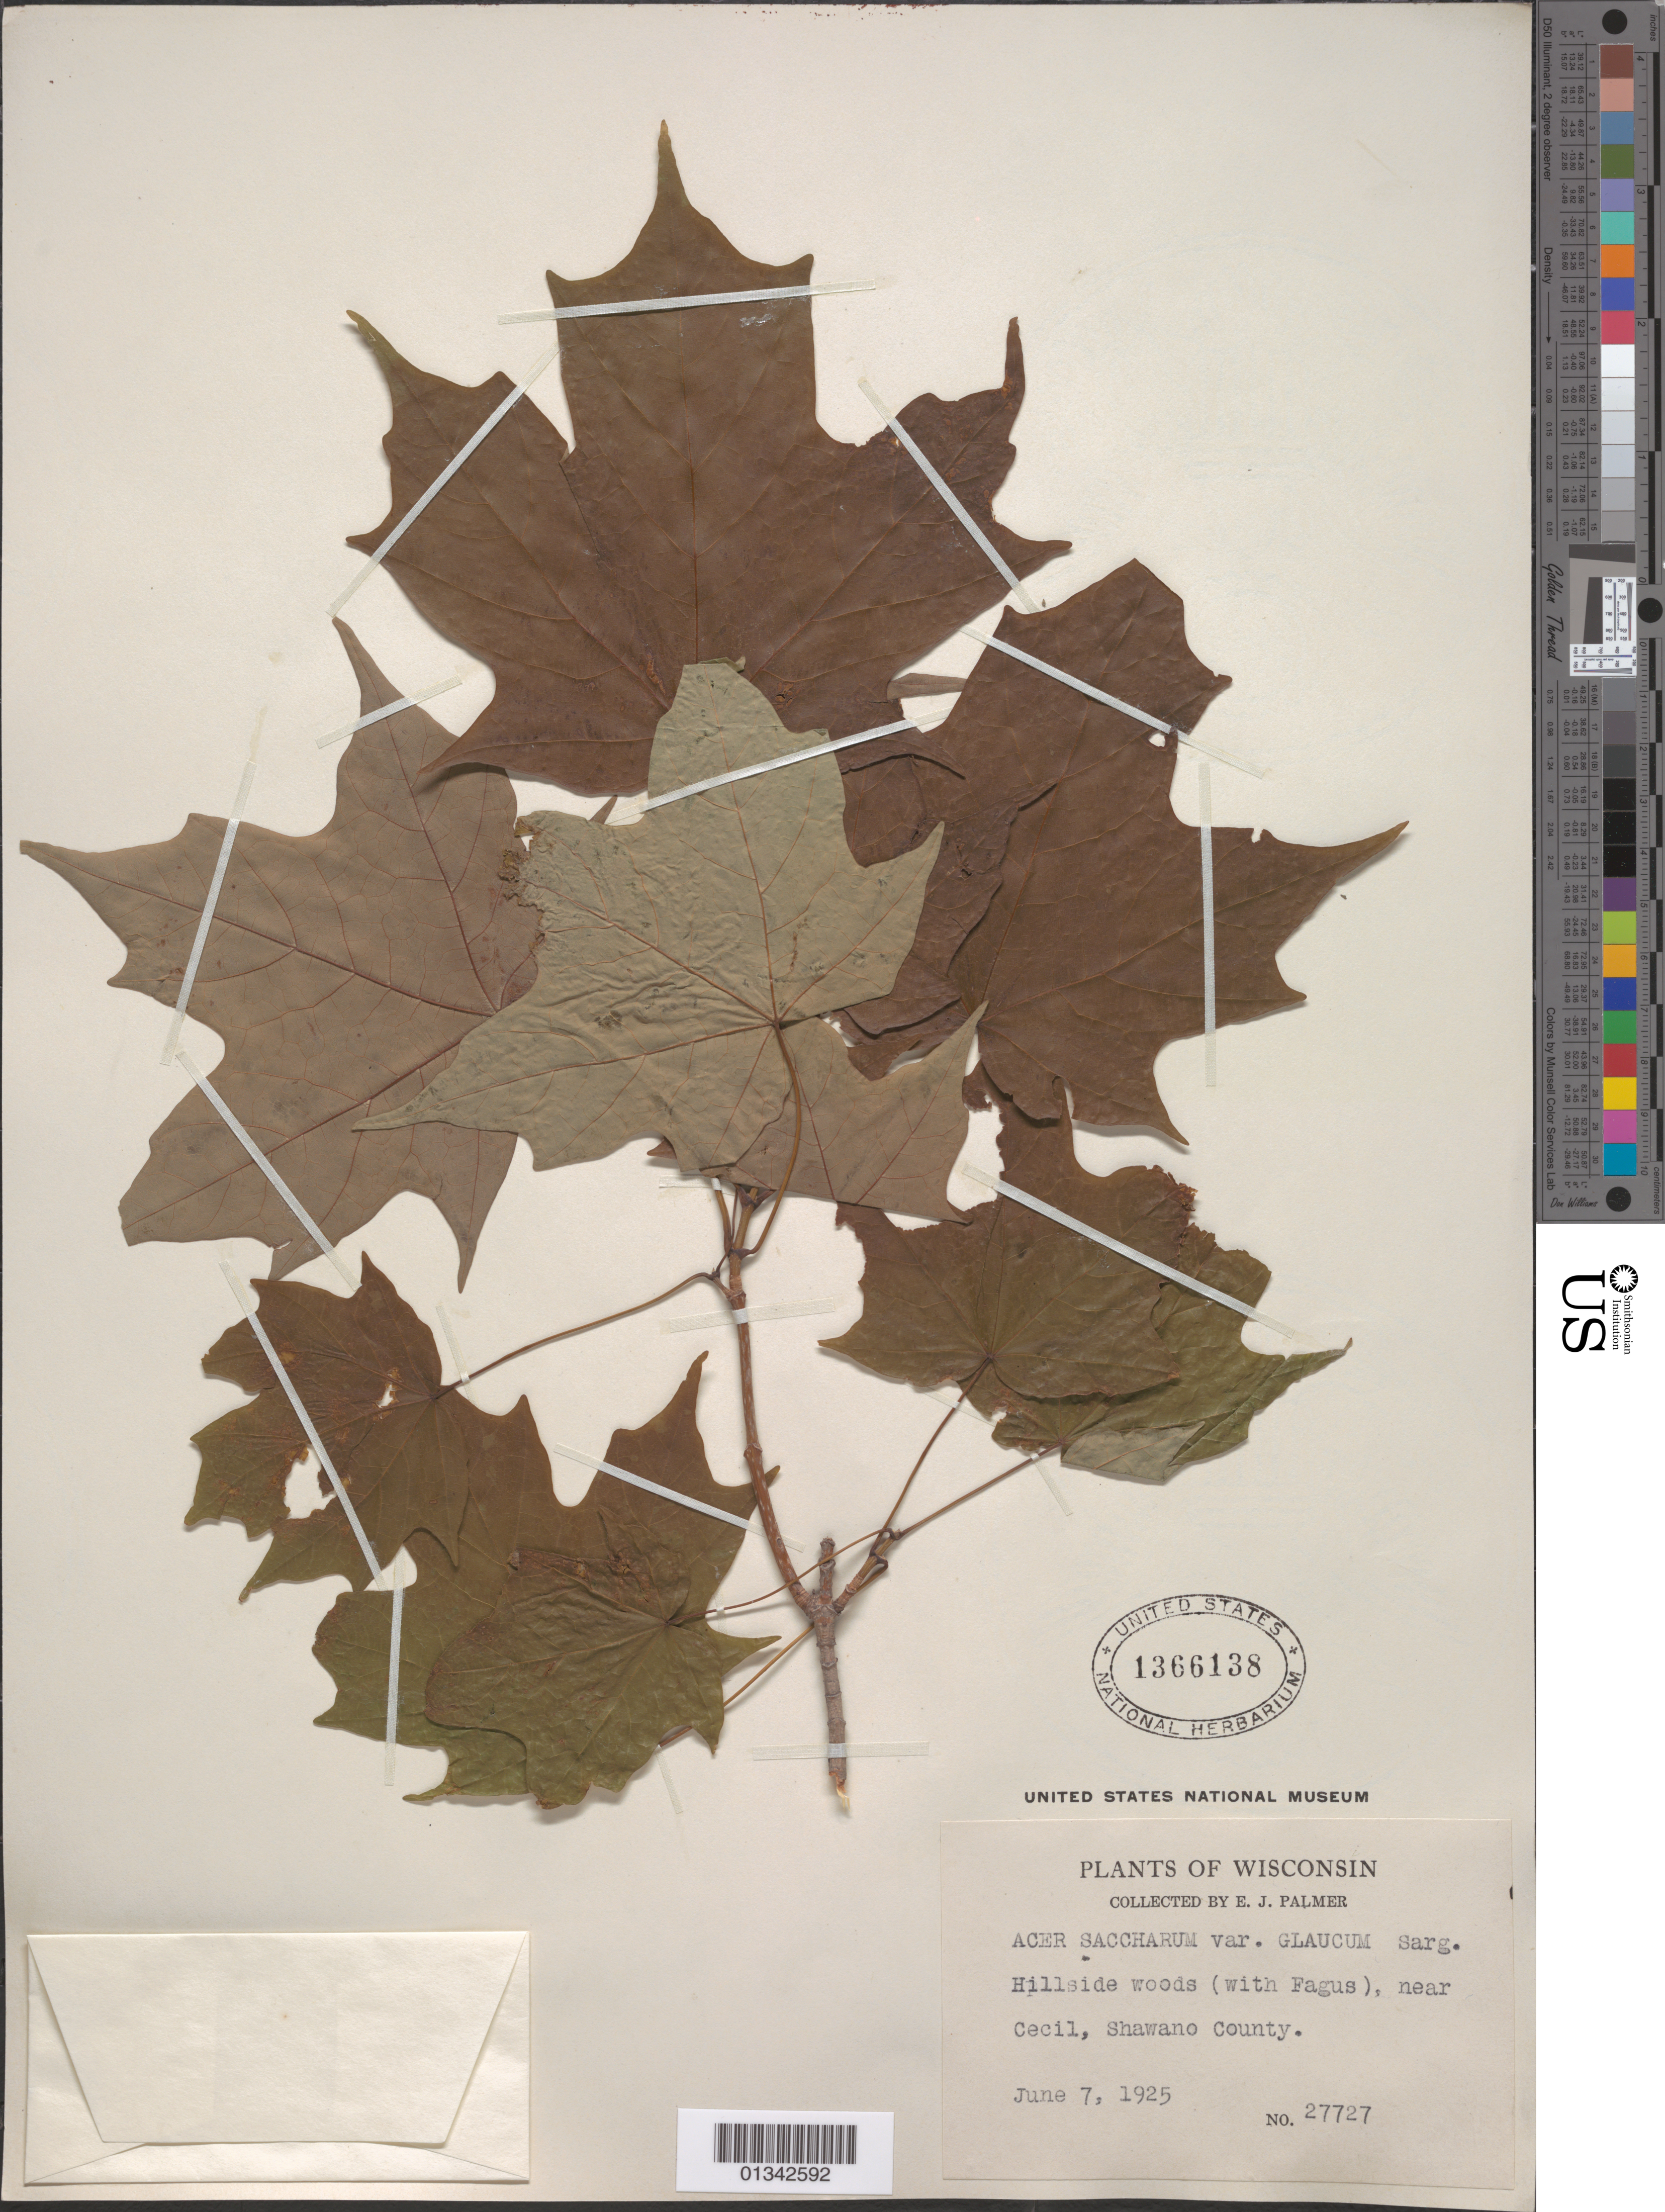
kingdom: Plantae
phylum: Tracheophyta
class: Magnoliopsida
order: Sapindales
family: Sapindaceae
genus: Acer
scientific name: Acer saccharum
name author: Marshall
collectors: E. J. Palmer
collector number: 27727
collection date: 1925-06-07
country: United States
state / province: Wisconsin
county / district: Shawano County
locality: Cecil, Shawano County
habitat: Hillside woods (with Fagus)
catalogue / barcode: US 1366138